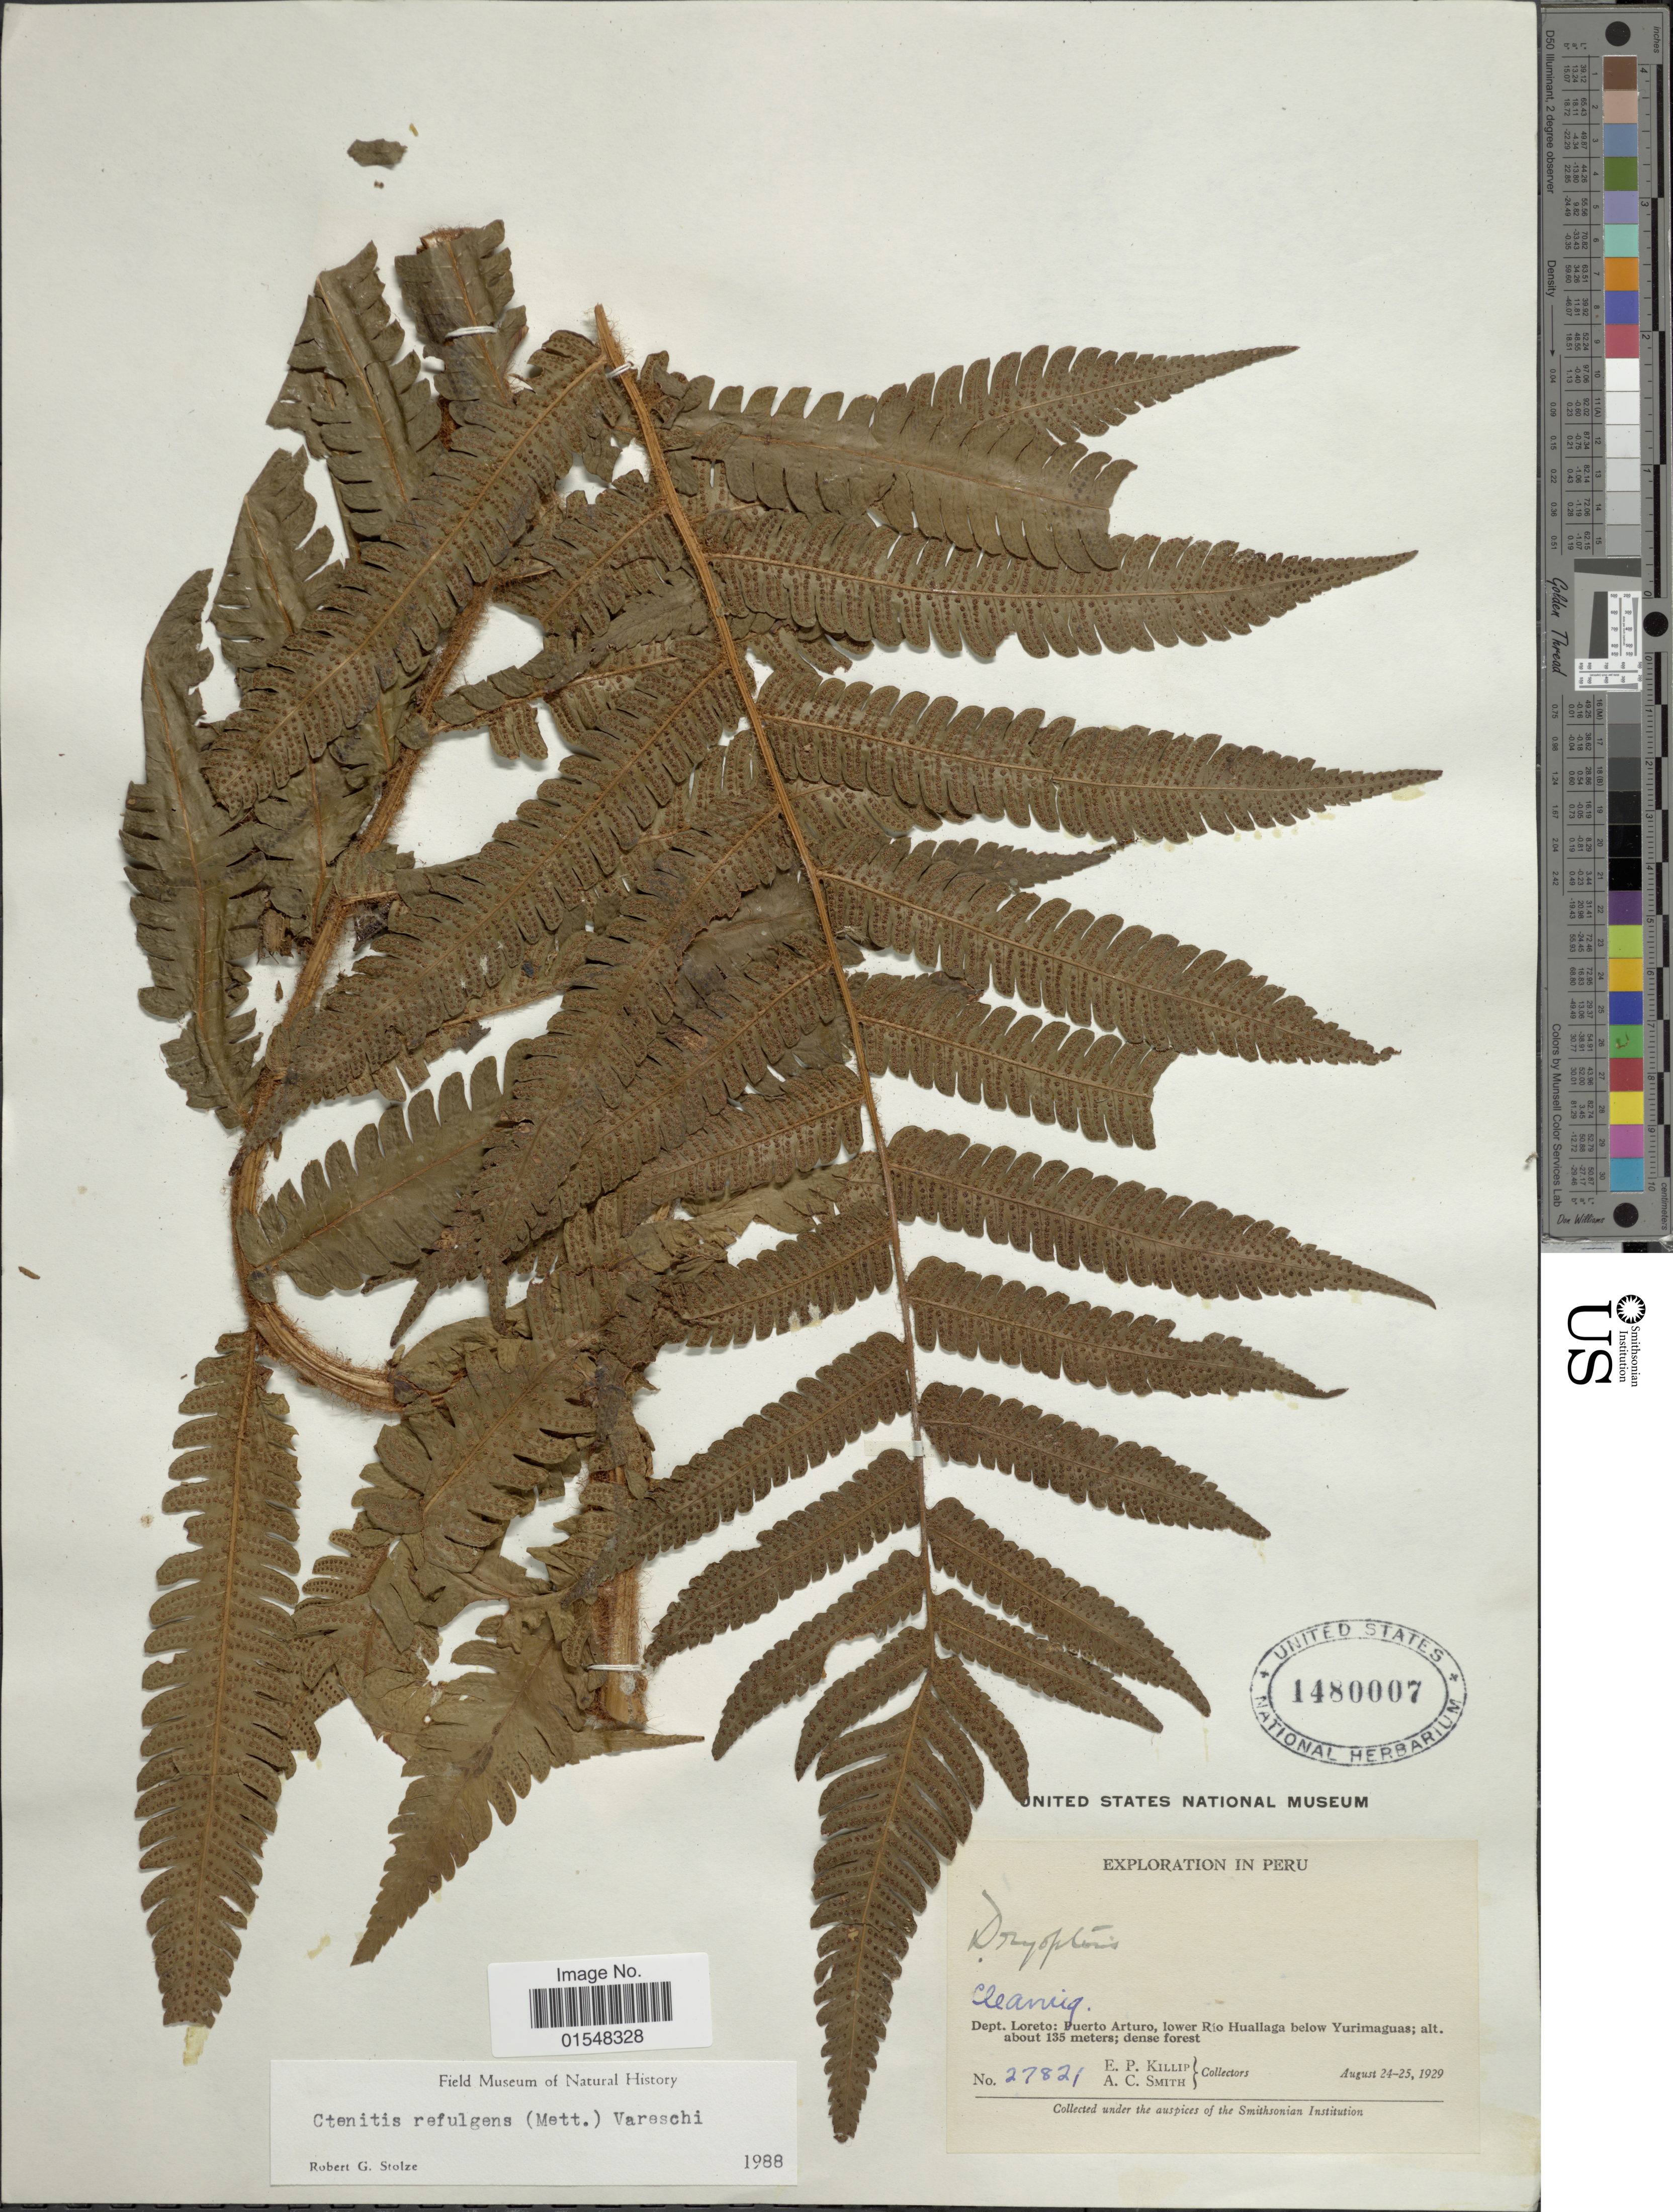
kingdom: Plantae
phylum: Tracheophyta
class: Polypodiopsida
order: Polypodiales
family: Dryopteridaceae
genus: Ctenitis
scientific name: Ctenitis refulgens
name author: (Mett.) Vareschi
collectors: E. P. Killip & A. C. Smith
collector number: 27821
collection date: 1929-08-24/1929-08-25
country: Peru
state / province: Loreto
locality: Puerto Arturo, lower Rio Huallaga below Yurimaguas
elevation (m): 135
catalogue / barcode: US 1480007